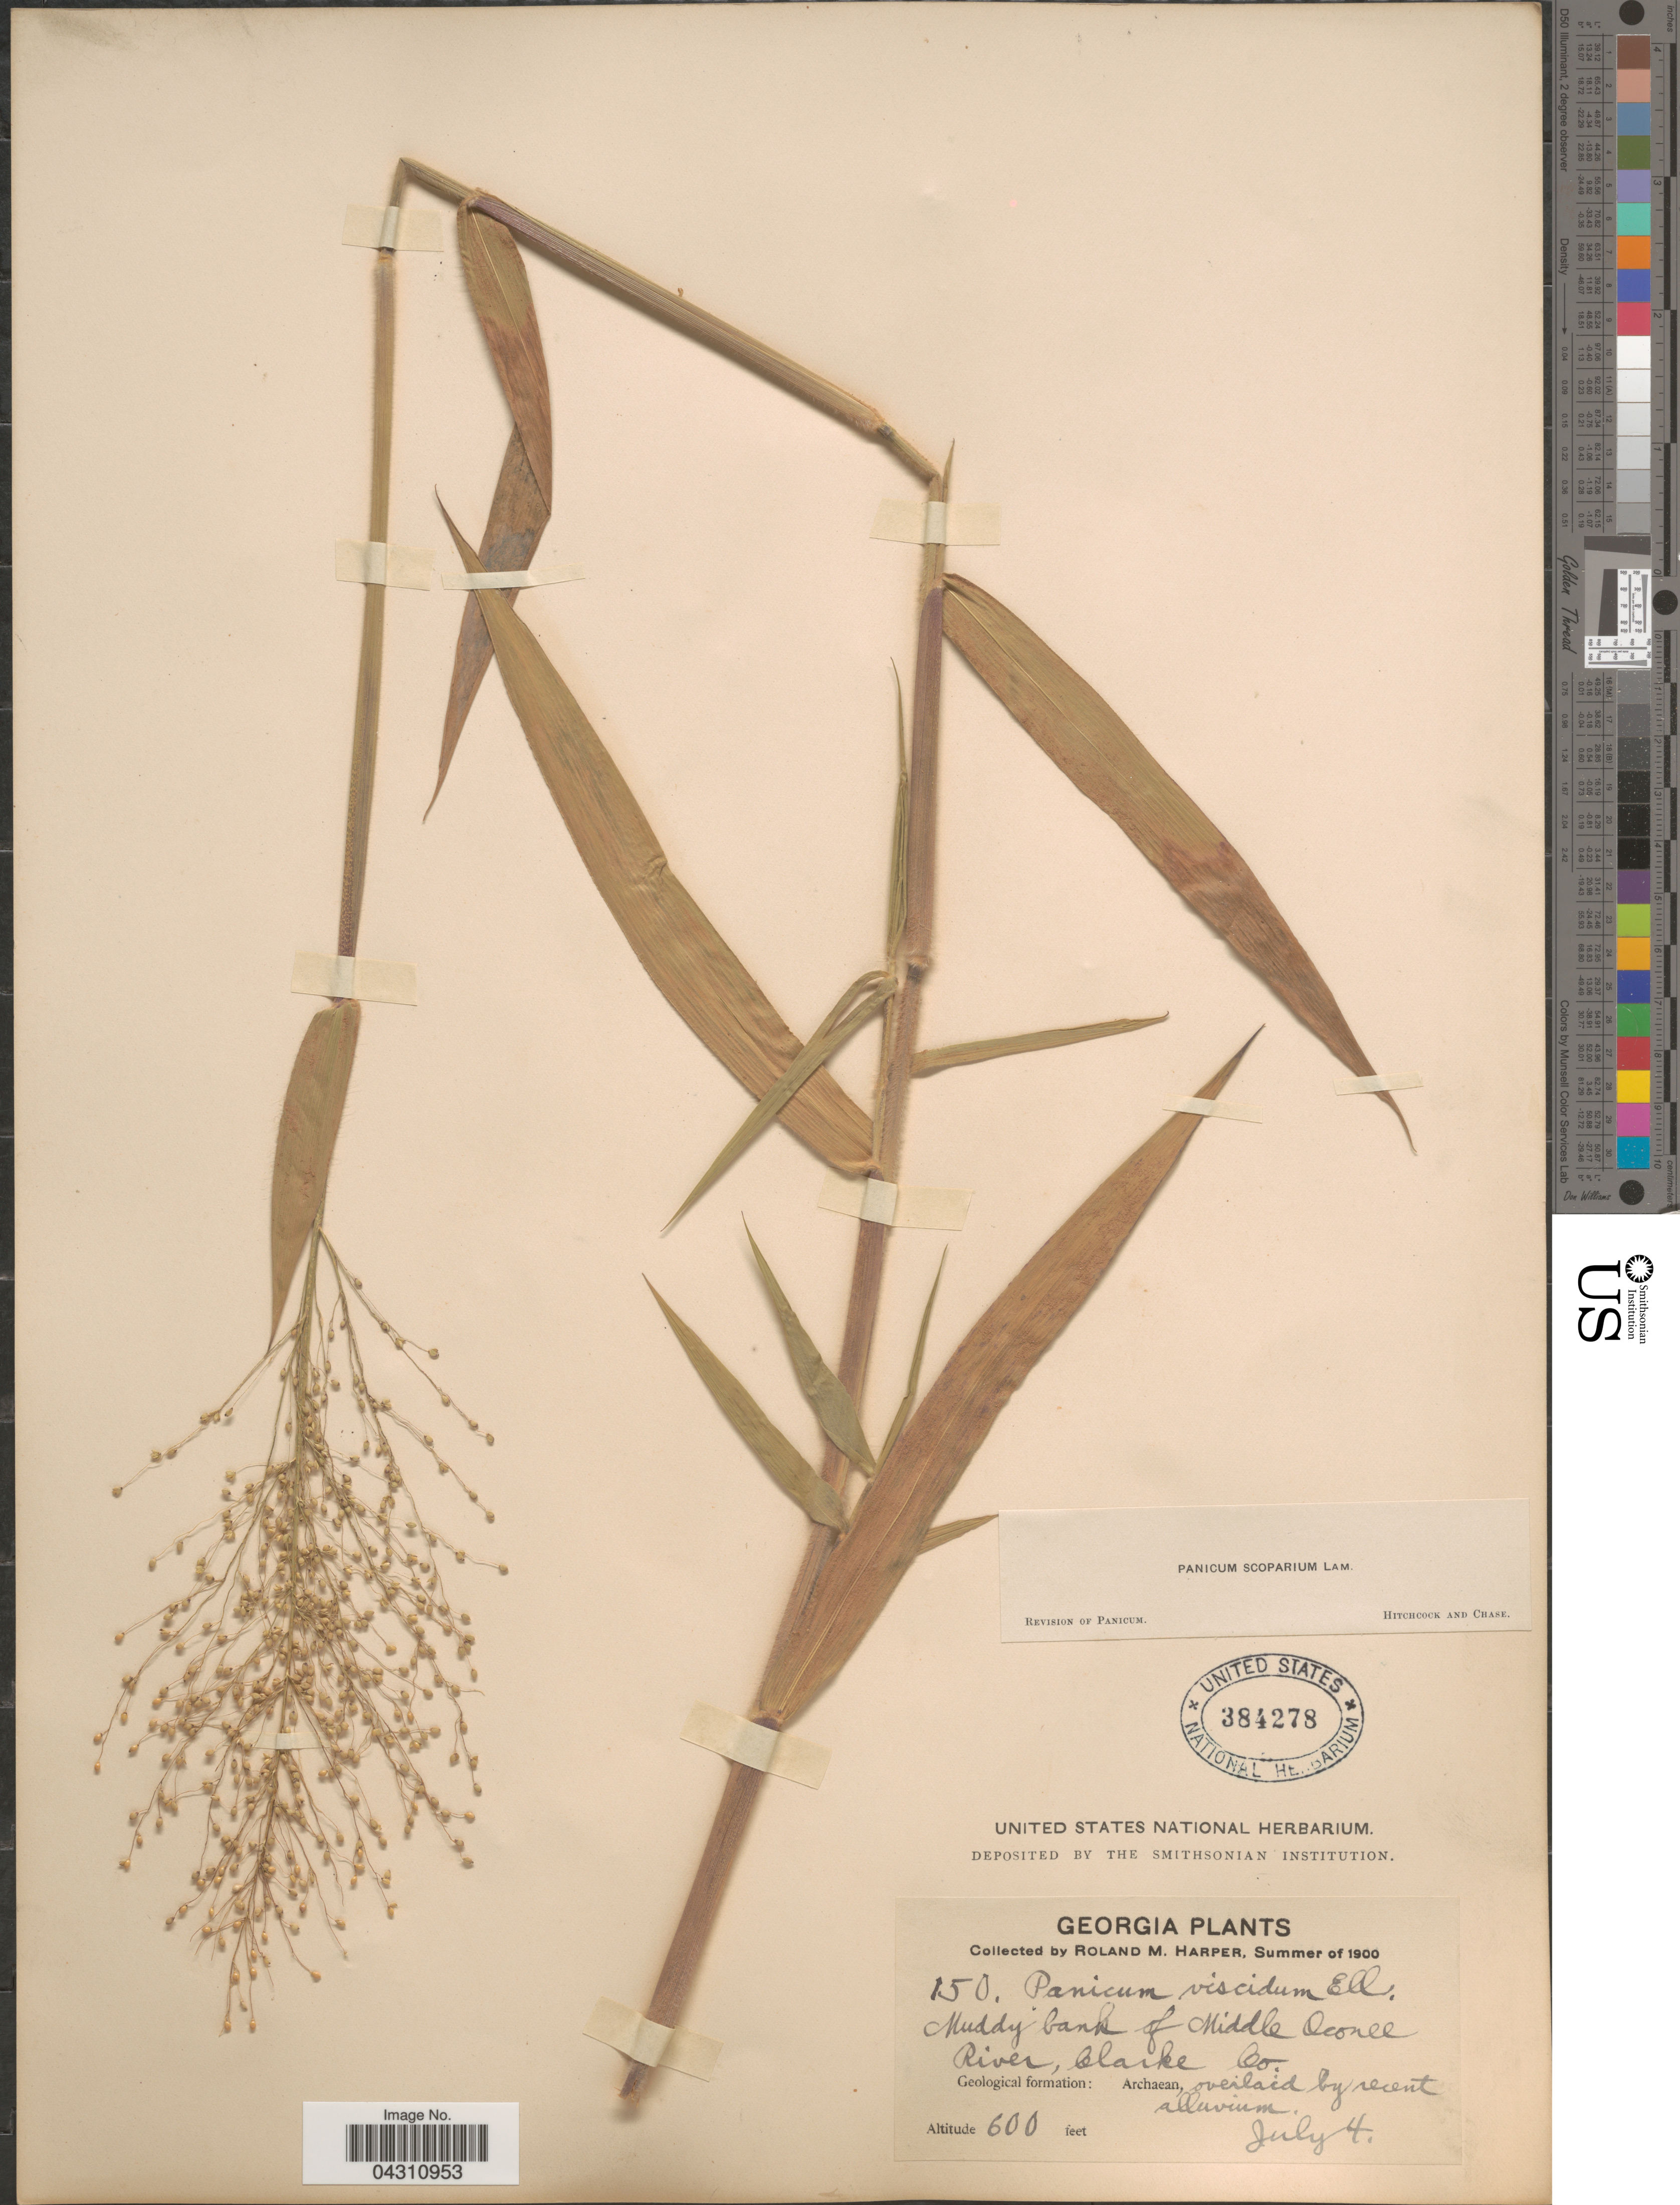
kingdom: Plantae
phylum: Tracheophyta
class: Liliopsida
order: Poales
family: Poaceae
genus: Dichanthelium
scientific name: Dichanthelium scoparium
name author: (Lam.) Gould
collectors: R. M. Harper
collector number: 150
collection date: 1900-07-04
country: United States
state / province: Georgia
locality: Muddy bank of Middle Oconee River, Clarke Co. Geological formation: Archaean.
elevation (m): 183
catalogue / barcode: US 384278